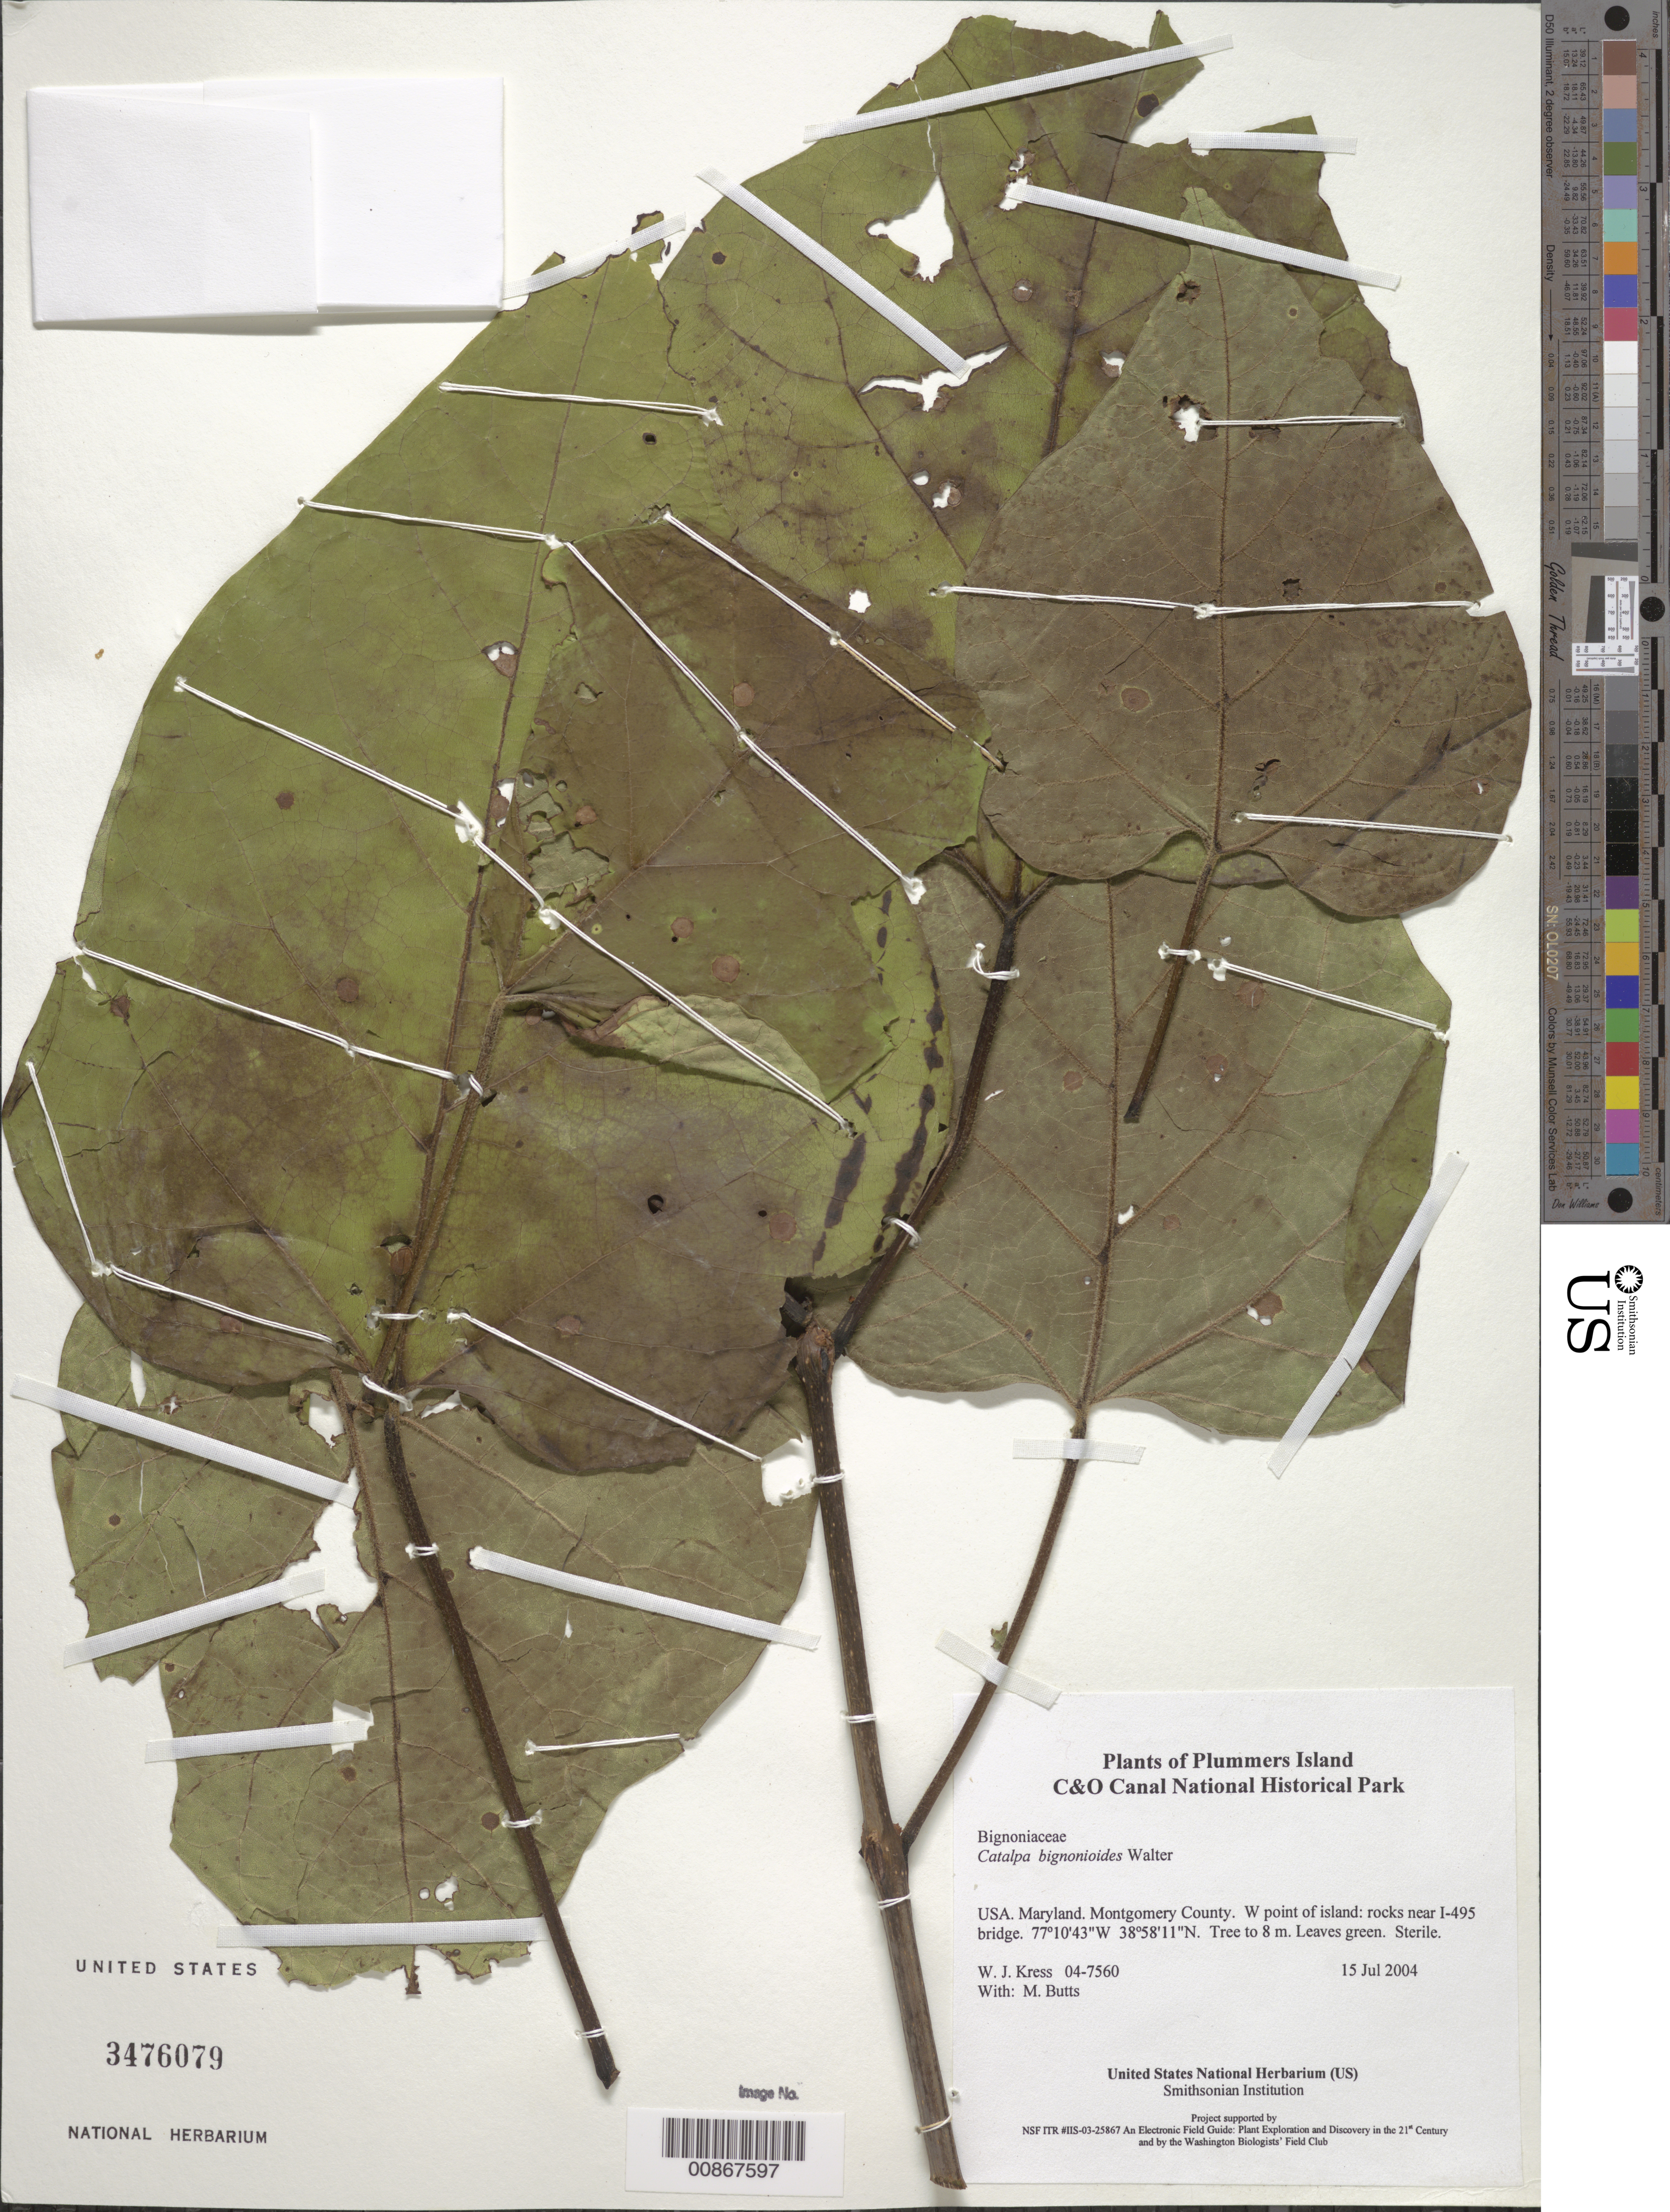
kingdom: Plantae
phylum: Tracheophyta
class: Magnoliopsida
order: Lamiales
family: Bignoniaceae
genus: Catalpa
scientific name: Catalpa bignonioides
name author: Walter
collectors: W. J. Kress & M. B. Butts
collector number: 04-7560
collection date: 2004-07-15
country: United States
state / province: Maryland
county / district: Montgomery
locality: Chesapeake and Ohio Canal National Historical Park, Plummers Island, W point of island: rocks near 495 bridge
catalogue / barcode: US 3476079